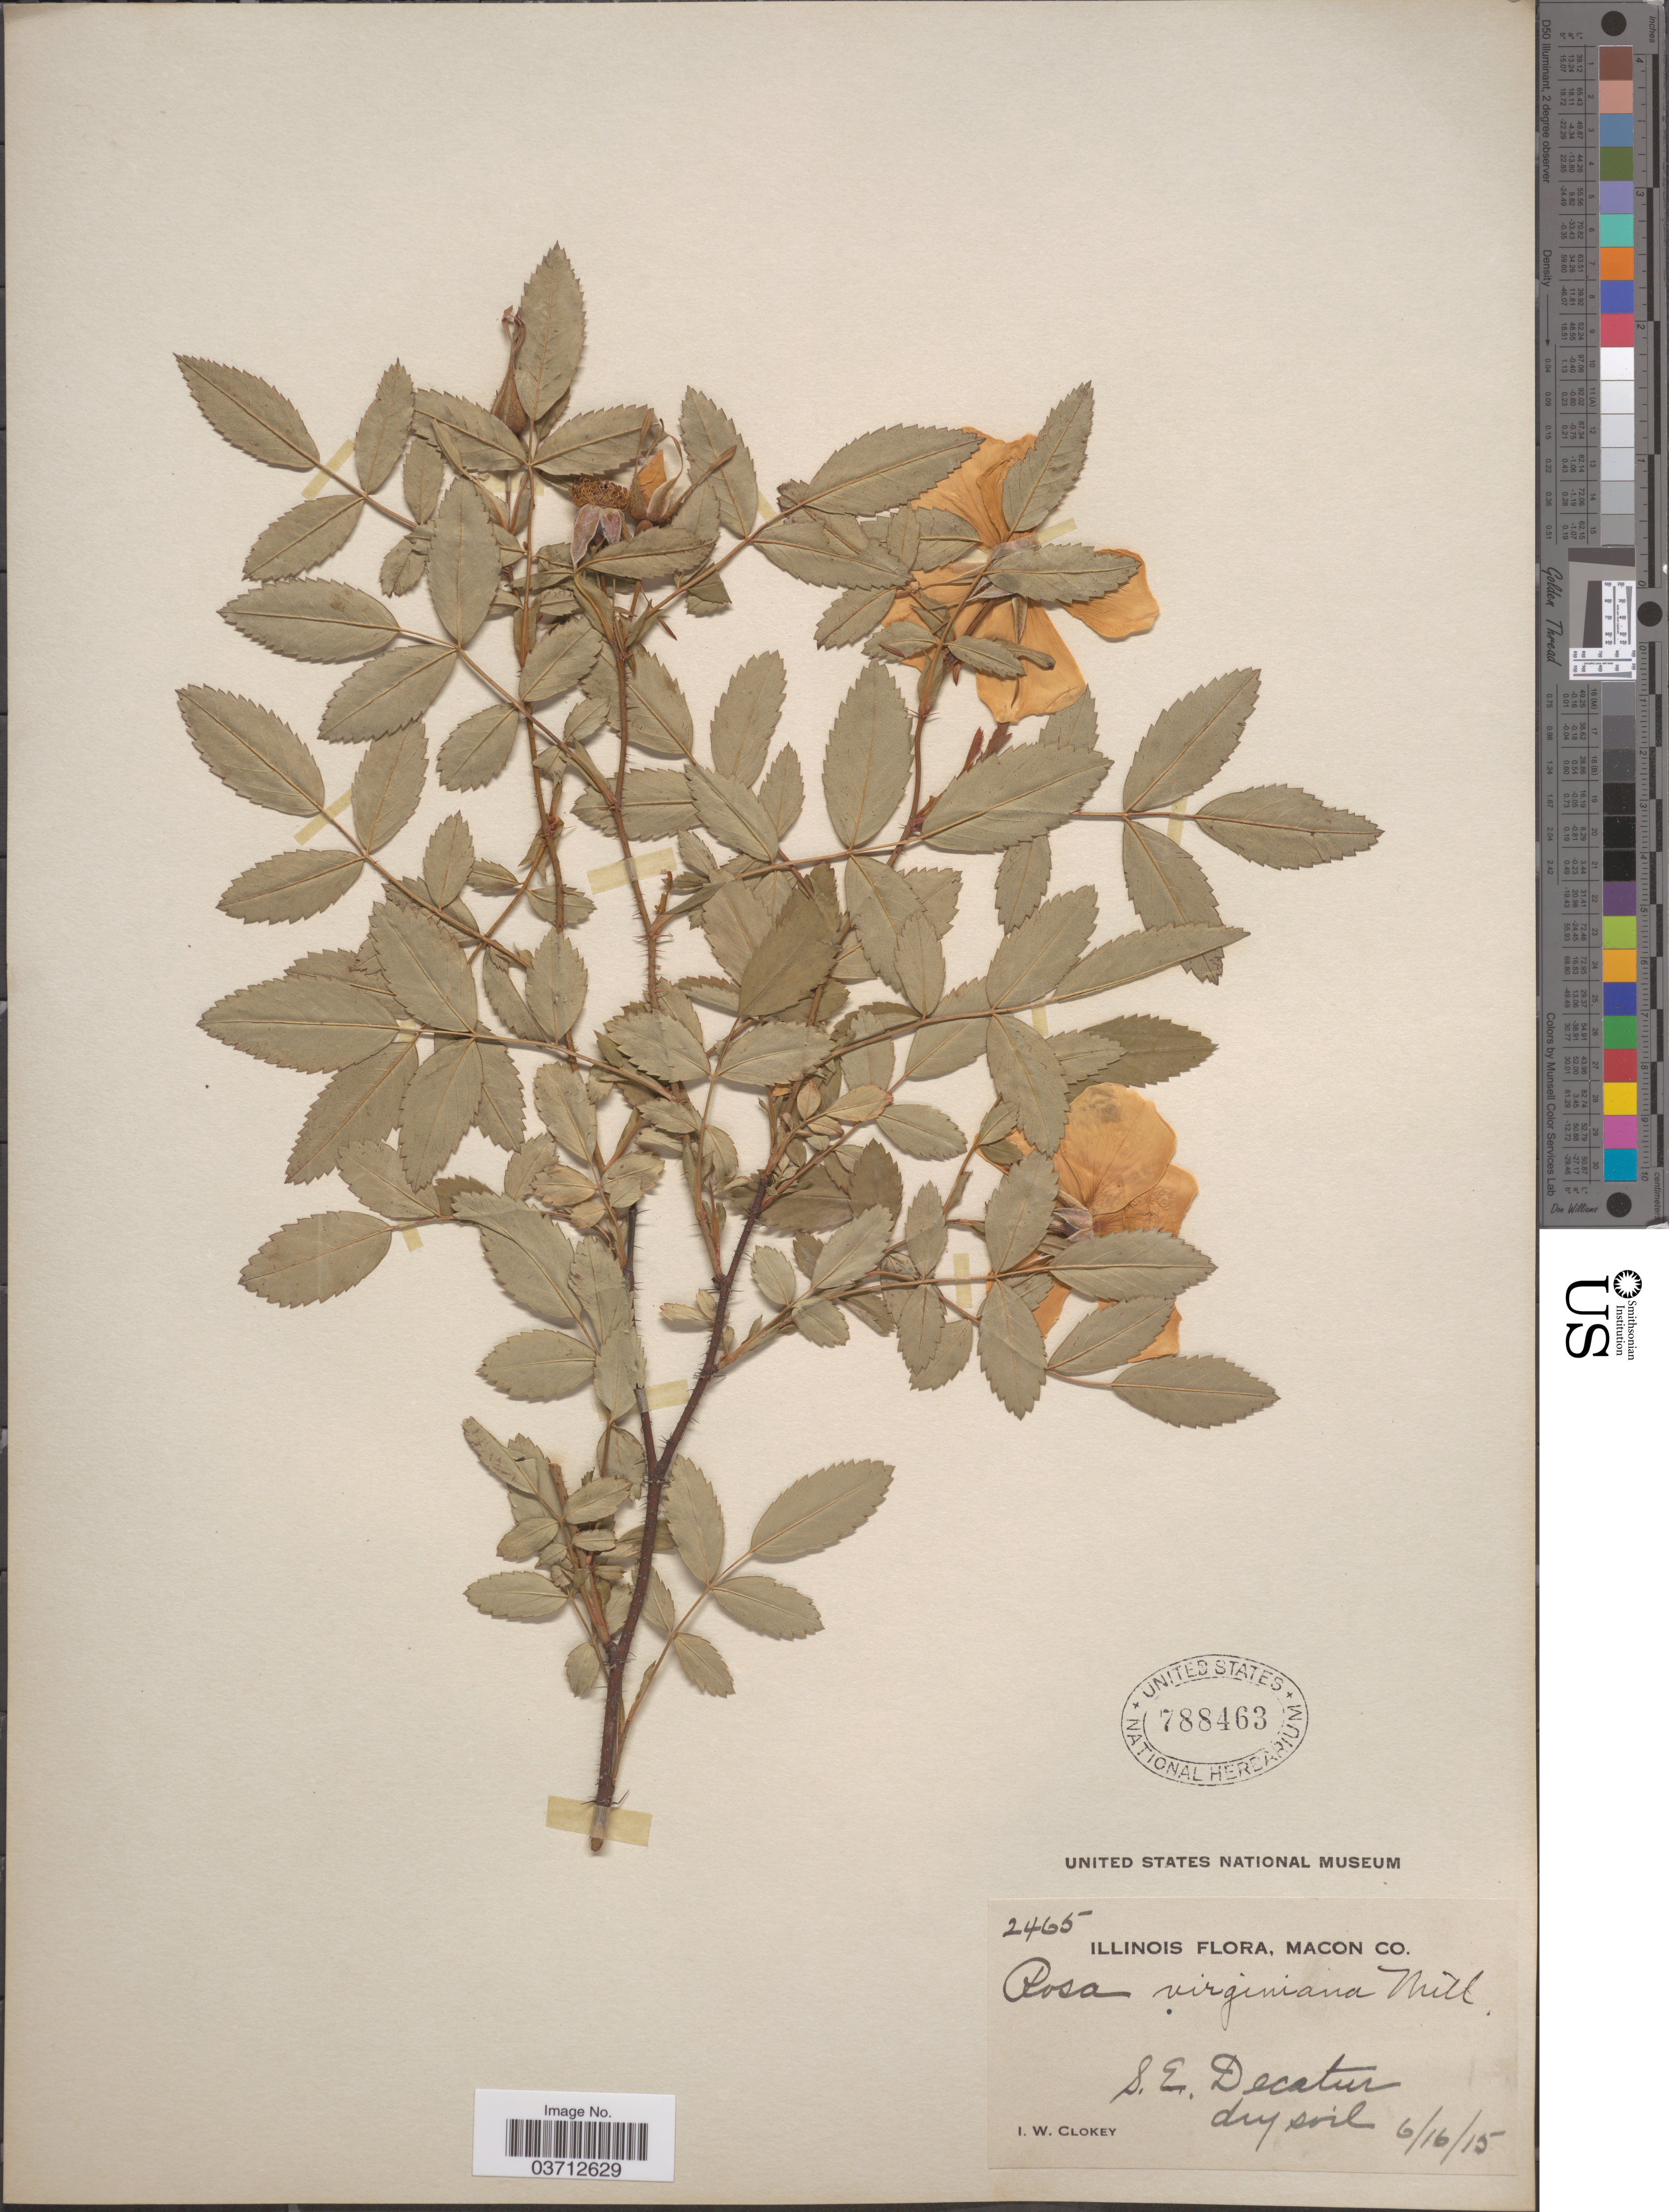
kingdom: Plantae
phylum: Tracheophyta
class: Magnoliopsida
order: Rosales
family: Rosaceae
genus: Rosa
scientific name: Rosa sp.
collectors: I. W. Clokey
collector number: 2465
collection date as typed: Transcribed d/m/y: 16/6/15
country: United States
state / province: Illinois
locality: Macon Co. S.E. Decatur.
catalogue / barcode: US 788463